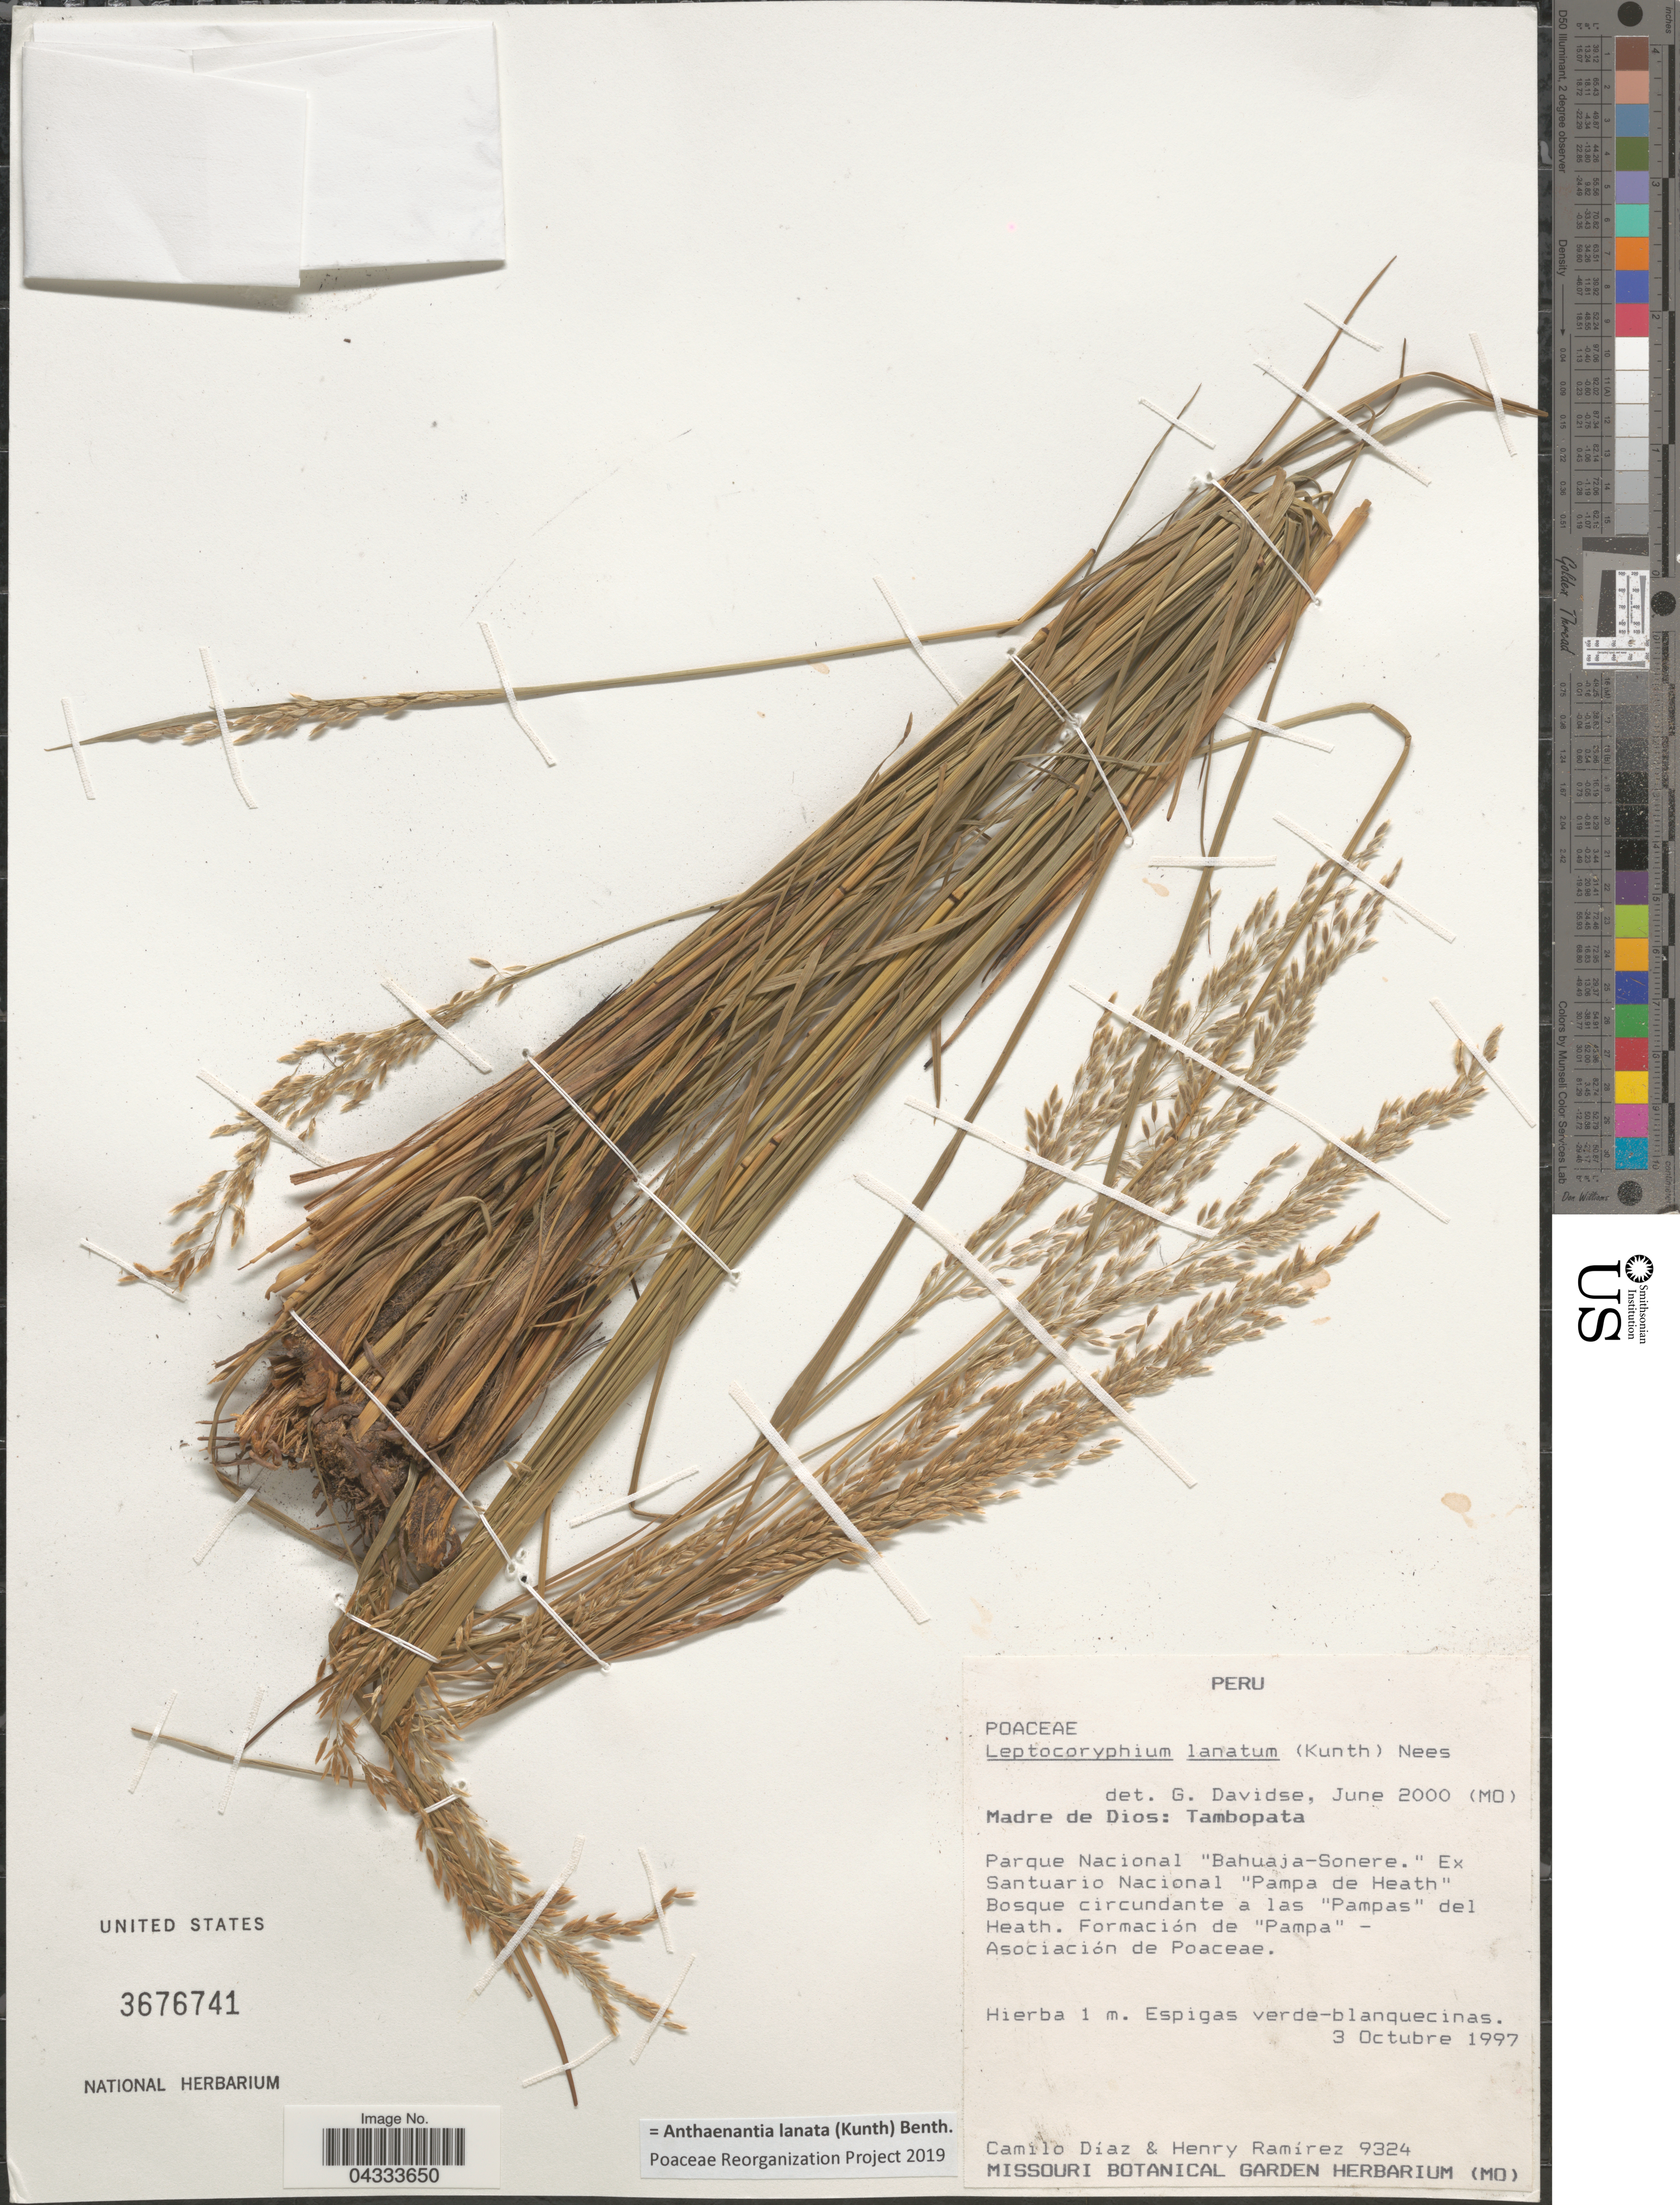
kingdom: Plantae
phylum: Tracheophyta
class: Liliopsida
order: Poales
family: Poaceae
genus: Anthaenantia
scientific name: Anthaenantia lanata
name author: (Kunth) Benth.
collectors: C. Díaz & H. Ramírez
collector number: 9324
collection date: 1997-10-03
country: Peru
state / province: Madre de Dios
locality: Tambopata. Parque Nacional "Bahuaja-Sonere." Ex Santuario Nacional "Pampa de Heath" Bosque circundante a las "Pampas" del Heath. Formación de "Pampa".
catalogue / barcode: US 3676741